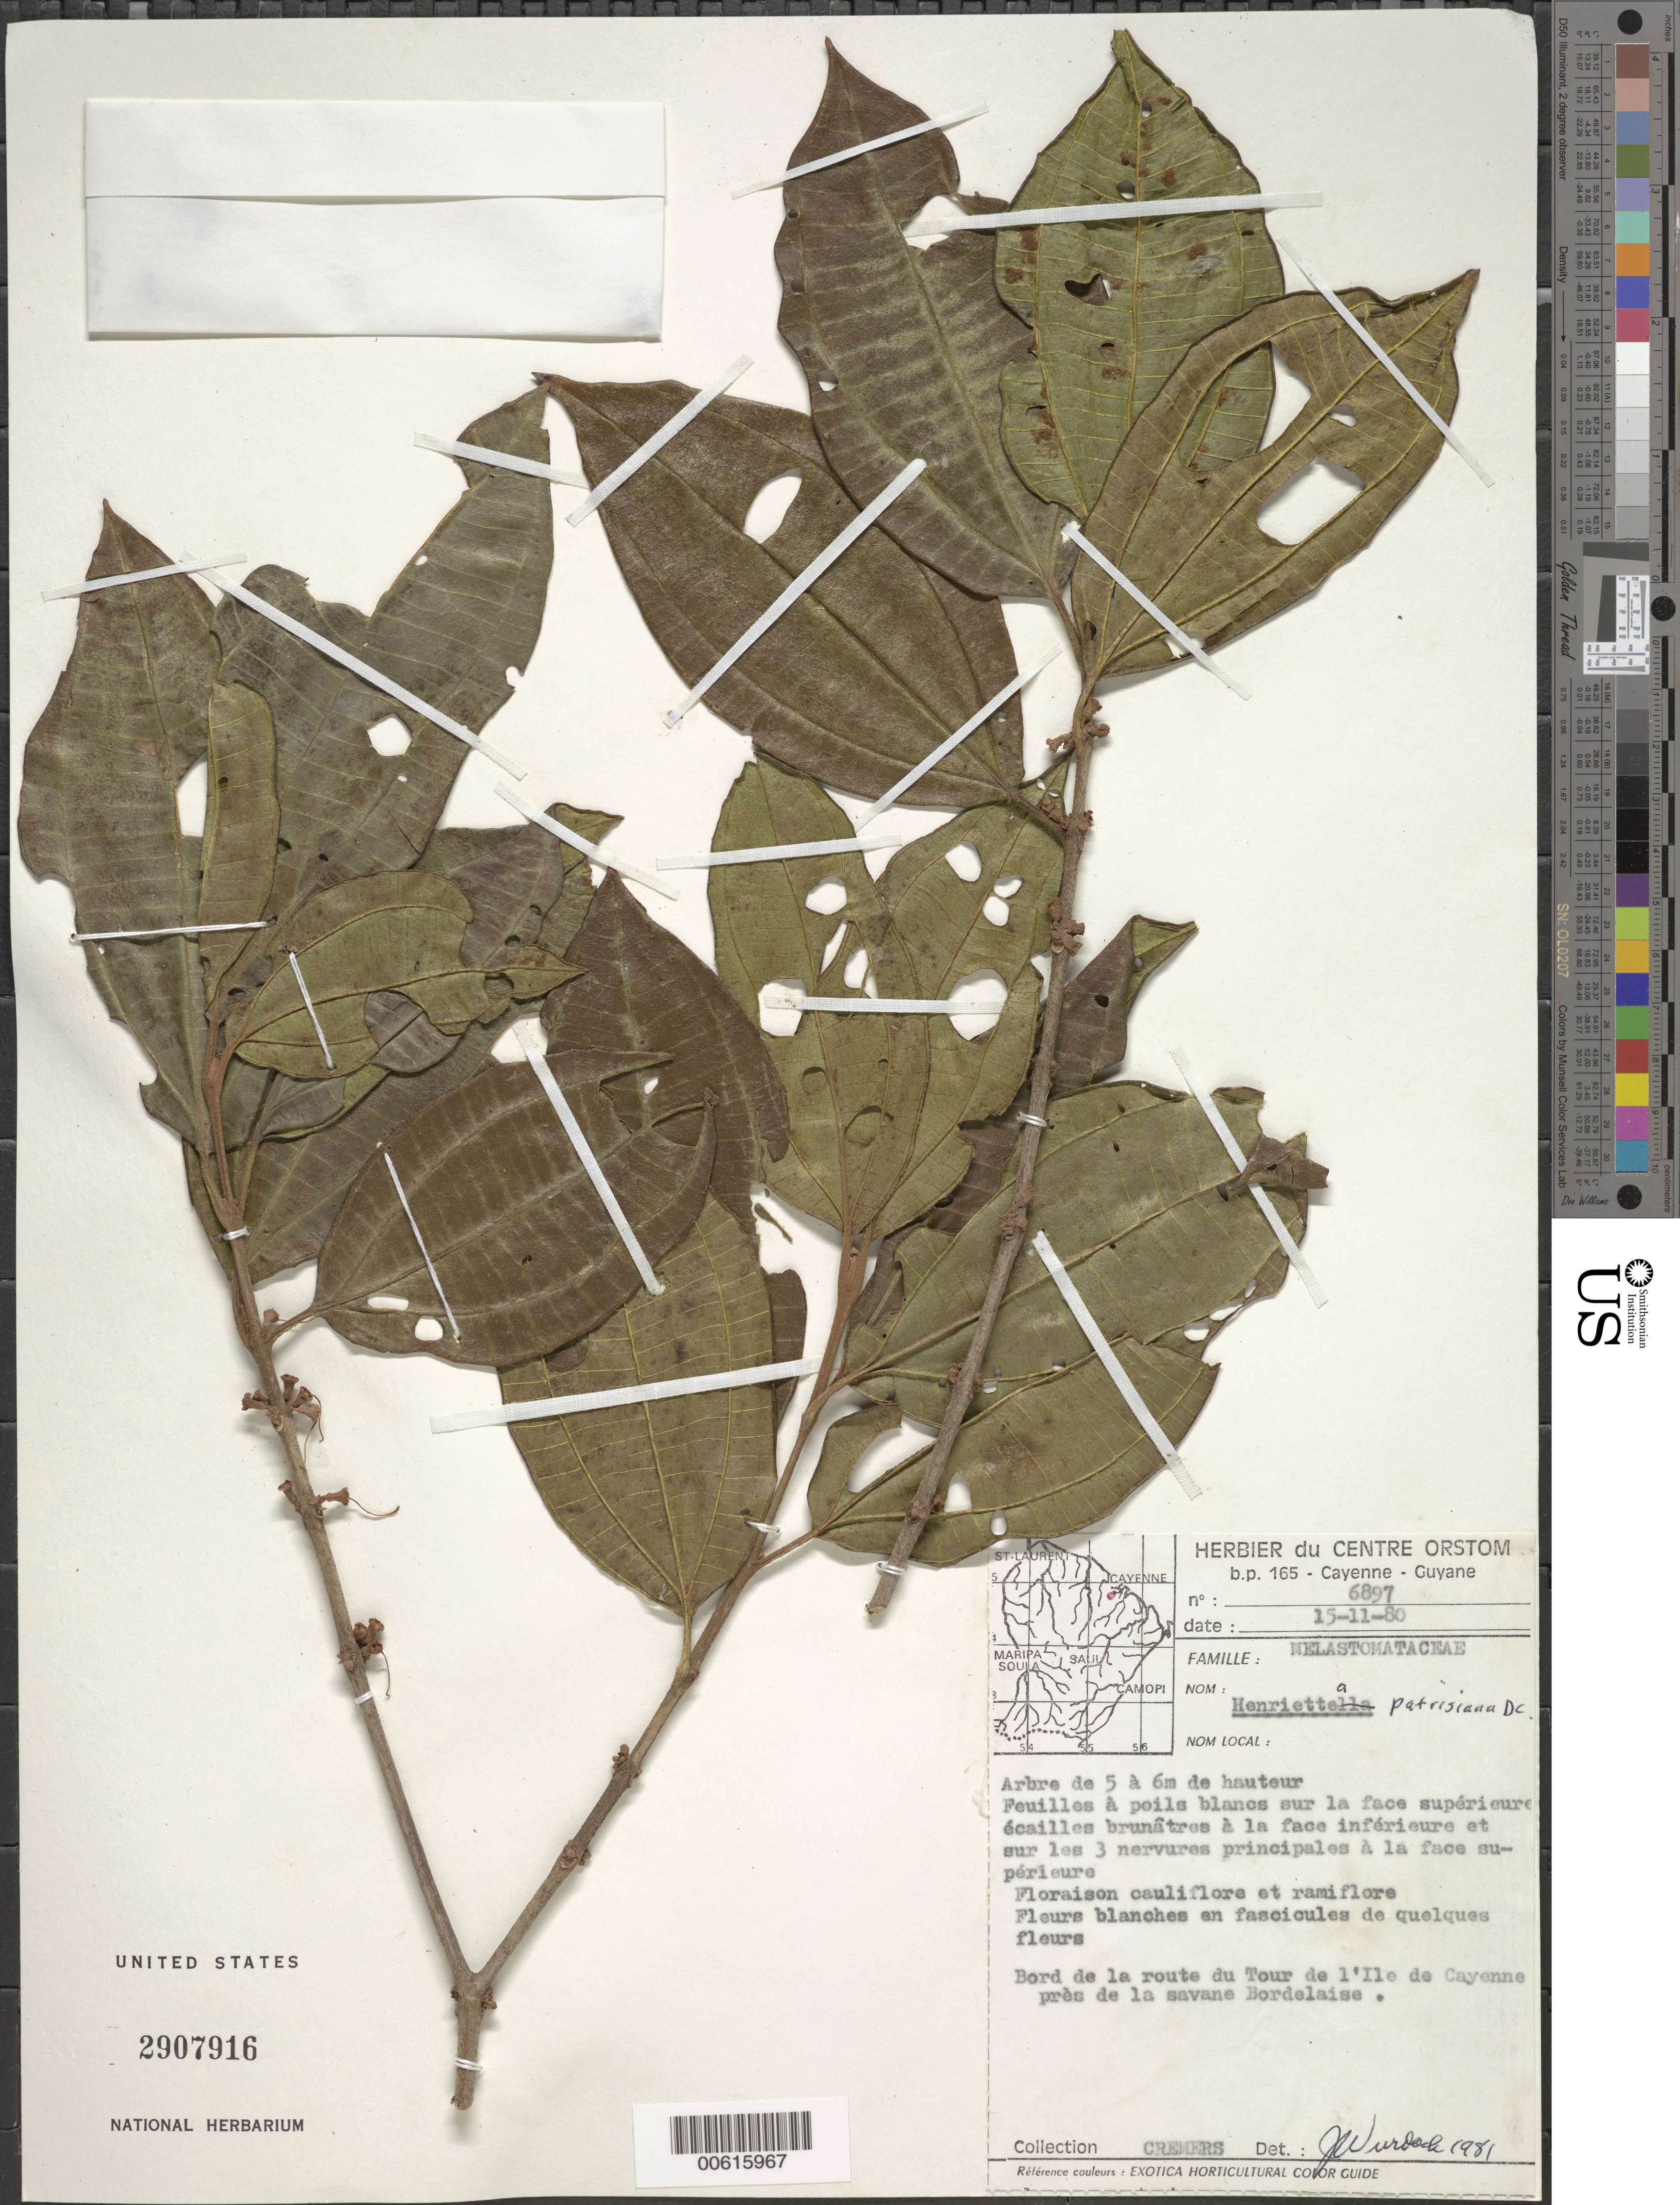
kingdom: Plantae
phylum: Tracheophyta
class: Magnoliopsida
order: Myrtales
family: Melastomataceae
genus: Henriettea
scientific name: Henriettea patrisiana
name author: DC.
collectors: G. Cremers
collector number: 6897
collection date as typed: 15-Nov-80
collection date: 1980-11-15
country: French Guiana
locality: Ile de Cayenne, Savanne Bordelaise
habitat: Bord de la route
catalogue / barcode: US 2907916